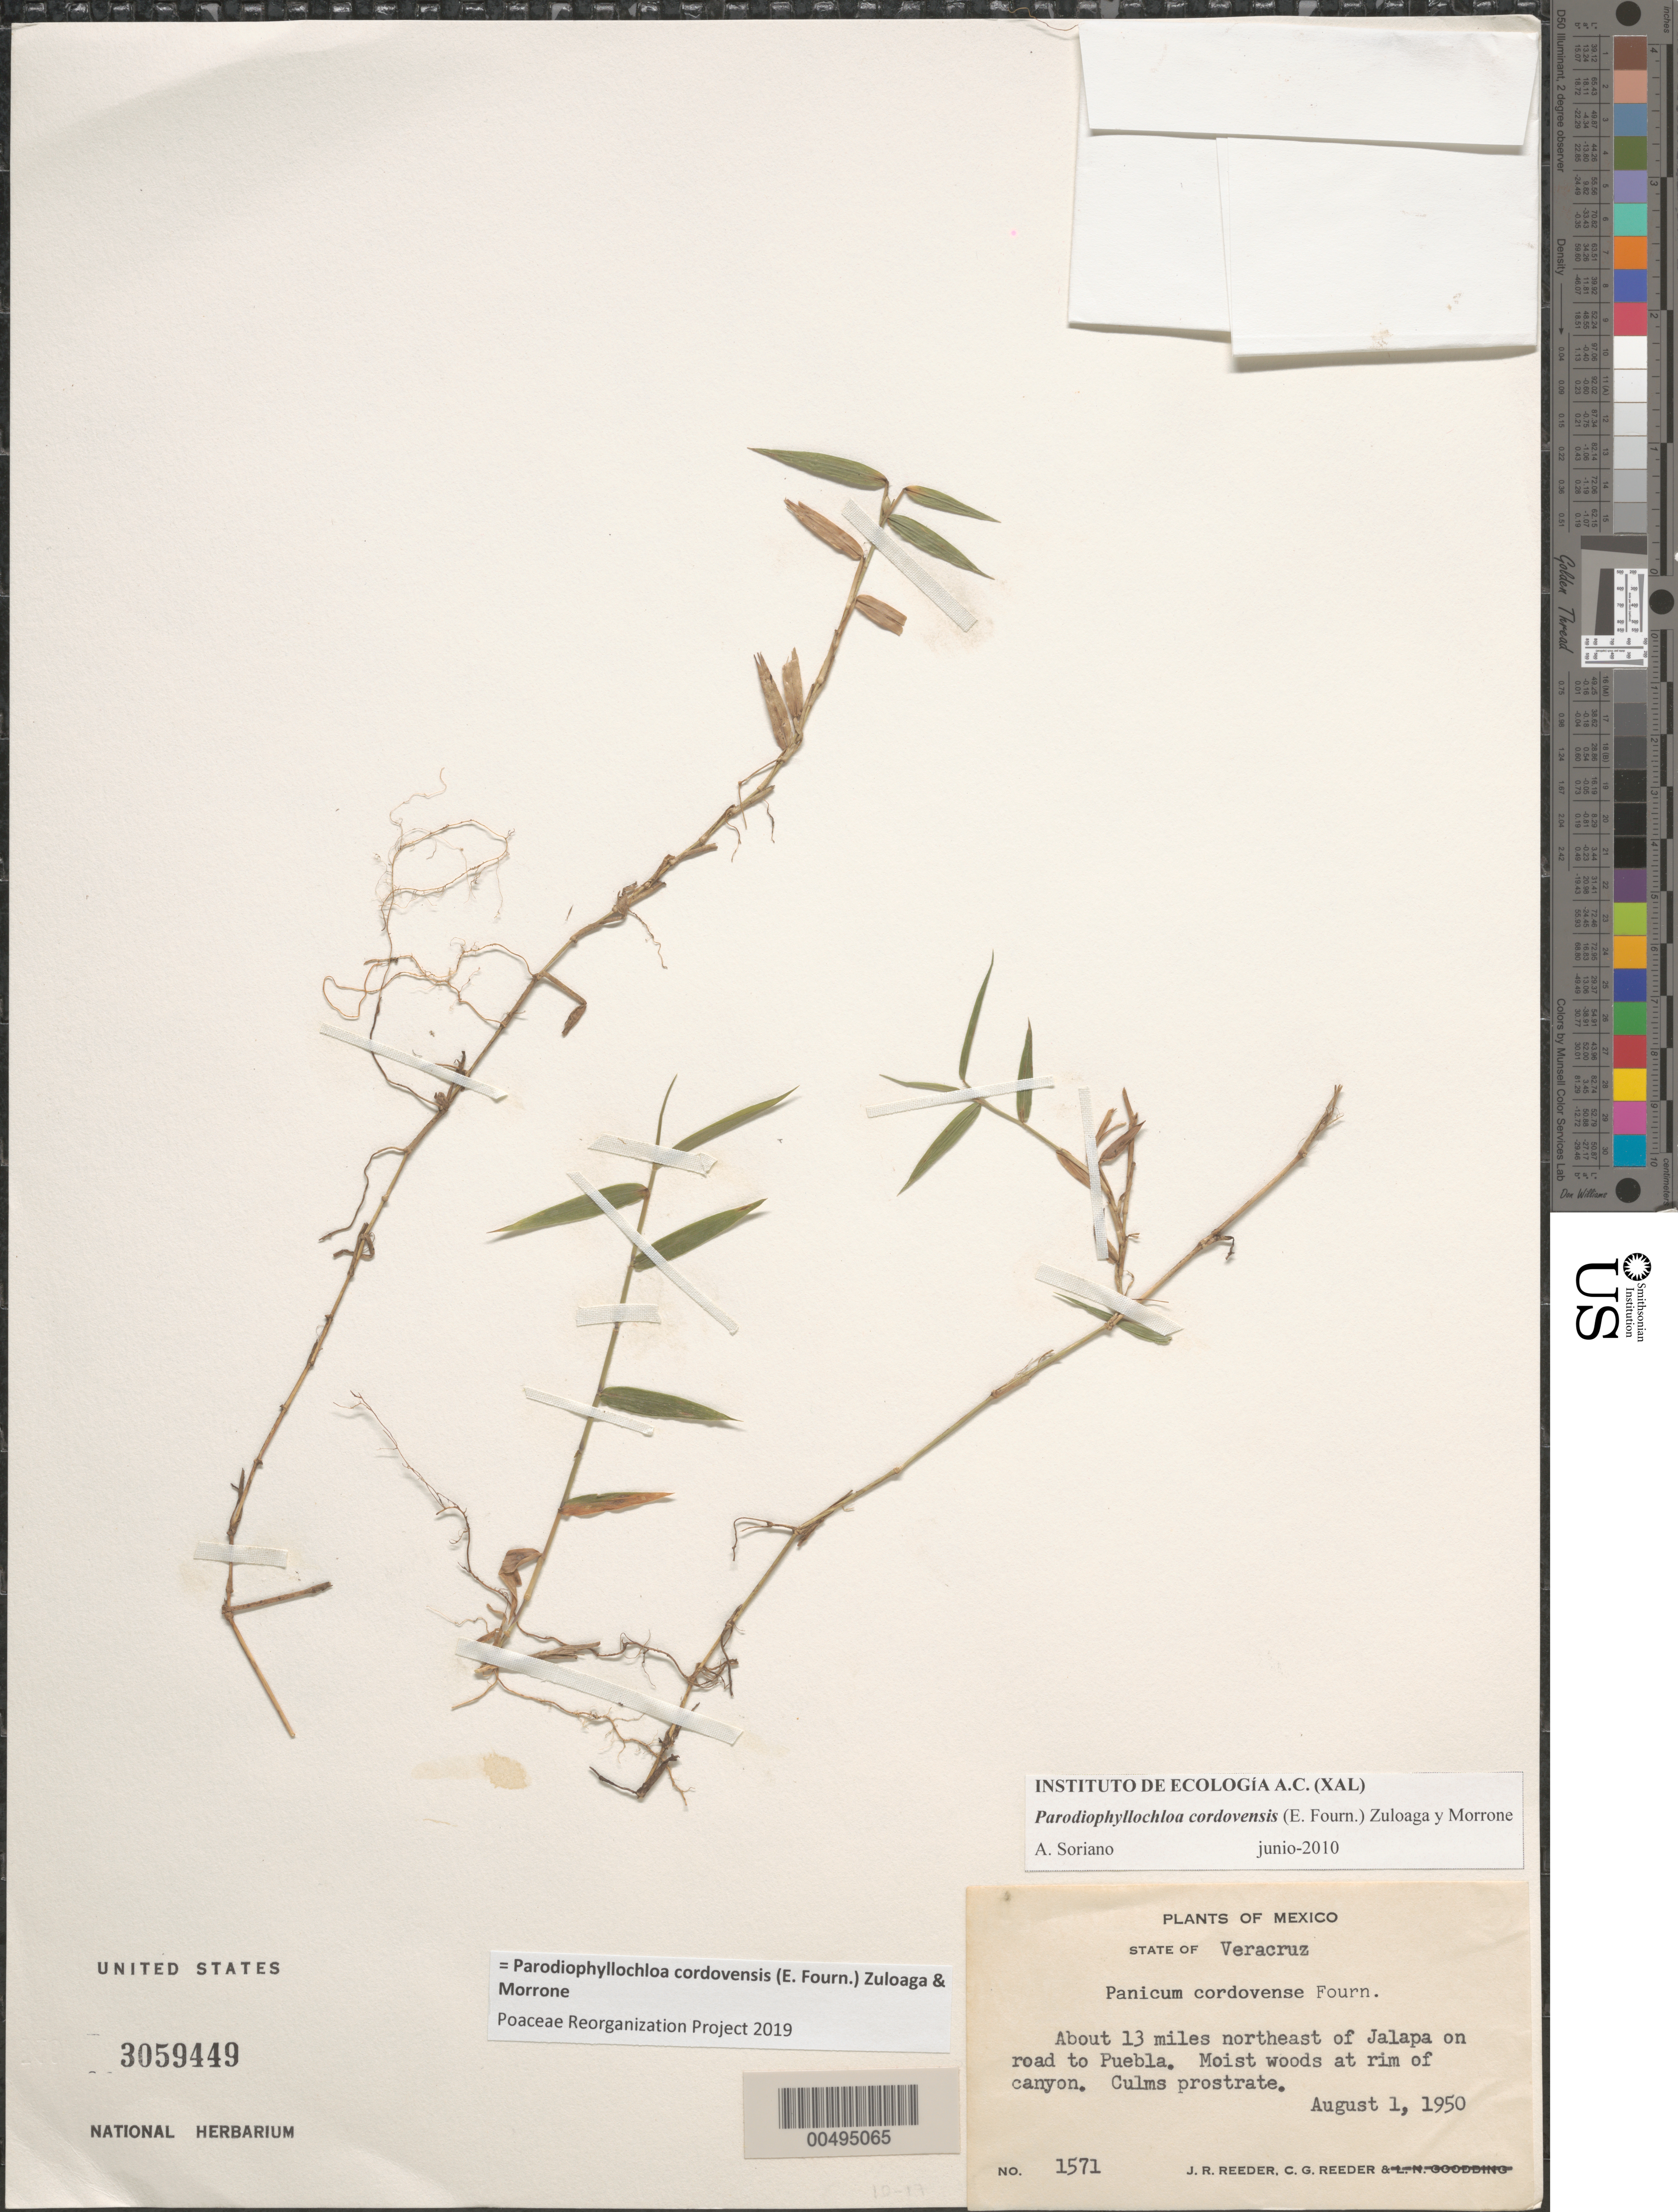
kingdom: Plantae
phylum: Tracheophyta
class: Liliopsida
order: Poales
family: Poaceae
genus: Parodiophyllochloa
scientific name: Parodiophyllochloa cordovensis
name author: (E. Fourn.) Zuloaga & Morrone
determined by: Poaceae Reorganization Project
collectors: J. R. Reeder & C. G. Reeder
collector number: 1571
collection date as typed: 1 Aug 1950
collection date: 1950-08-01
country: Mexico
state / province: Veracruz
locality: About 13 mi NE of Jalapa on rd to Puebla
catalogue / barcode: US 3059449